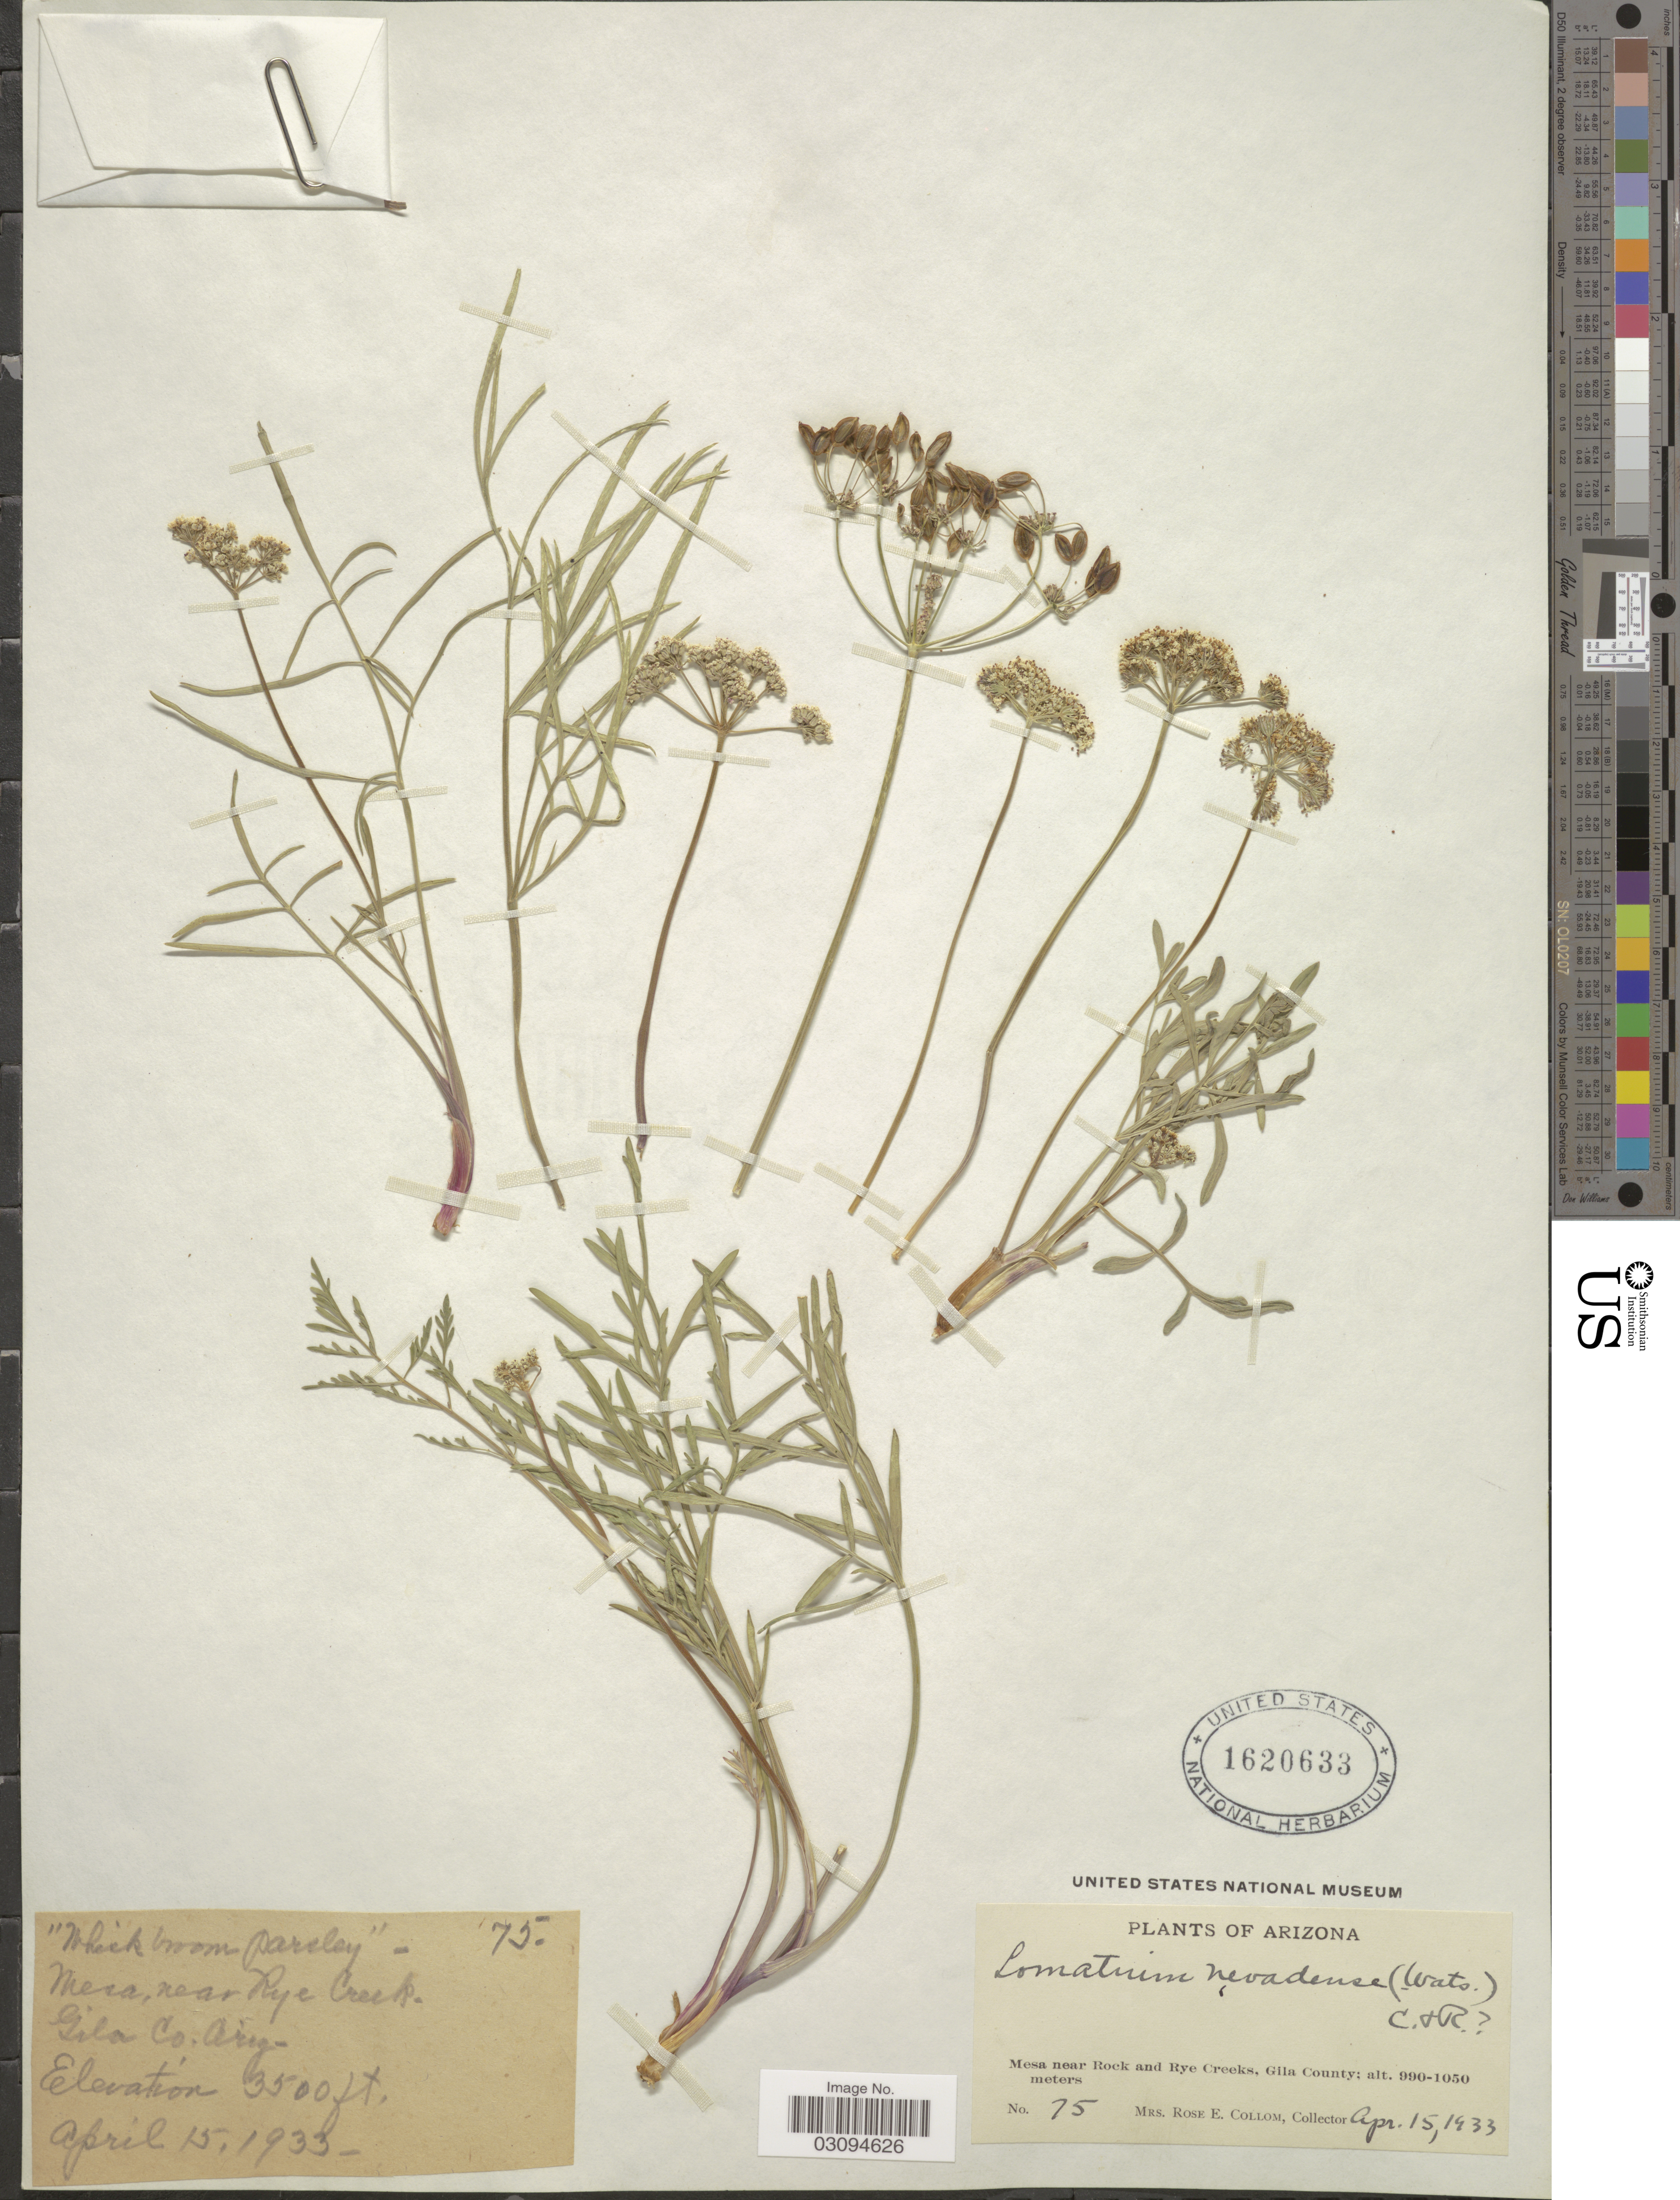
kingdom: Plantae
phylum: Tracheophyta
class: Magnoliopsida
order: Apiales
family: Apiaceae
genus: Lomatium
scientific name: Lomatium nevadense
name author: (S. Watson) J.M. Coult. & Rose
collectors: R. E. Collom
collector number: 75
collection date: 1933-04-15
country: United States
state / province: Arizona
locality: Mesa near Rock and Rye Creeks, Gila County.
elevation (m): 1067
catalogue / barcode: US 1620633